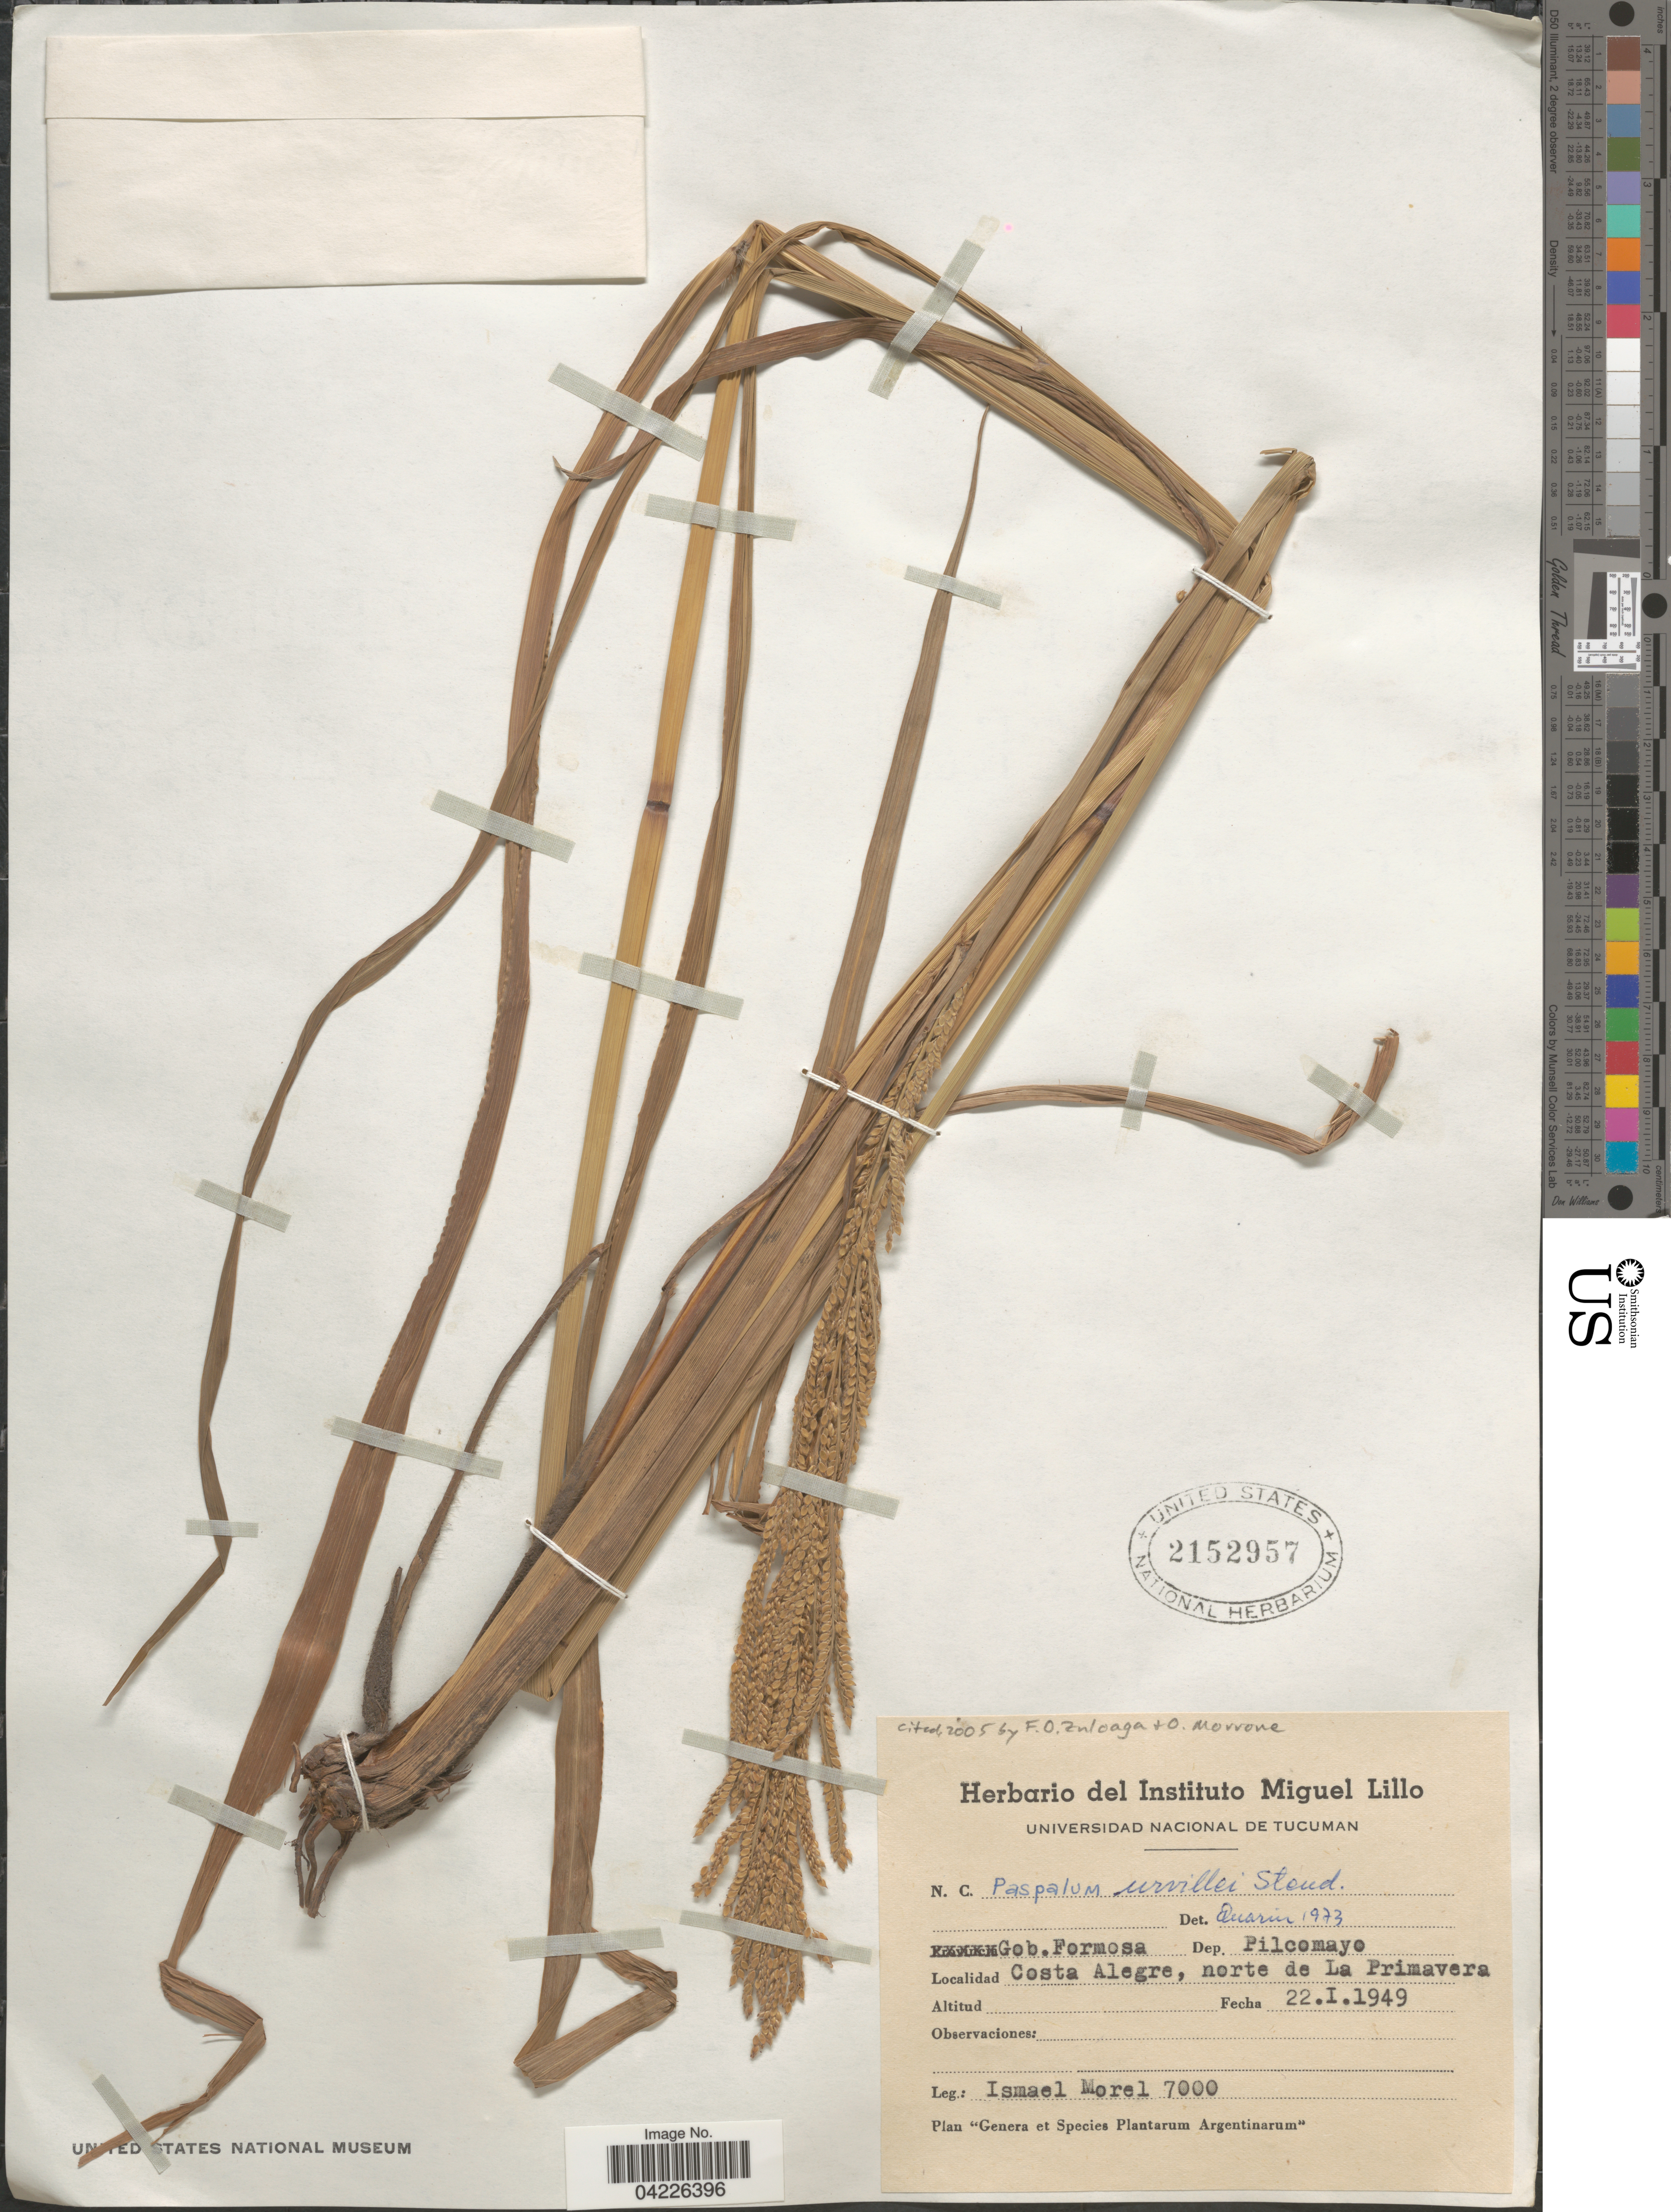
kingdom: Plantae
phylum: Tracheophyta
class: Liliopsida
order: Poales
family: Poaceae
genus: Paspalum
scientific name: Paspalum urvillei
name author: Steud.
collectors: I. Morel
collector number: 7000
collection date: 1949-01-22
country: Argentina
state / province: Formosa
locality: Gob. Formosa. Dep. Pilcomayo. Costa Alegre, norte de La Primavera.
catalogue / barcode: US 2152957